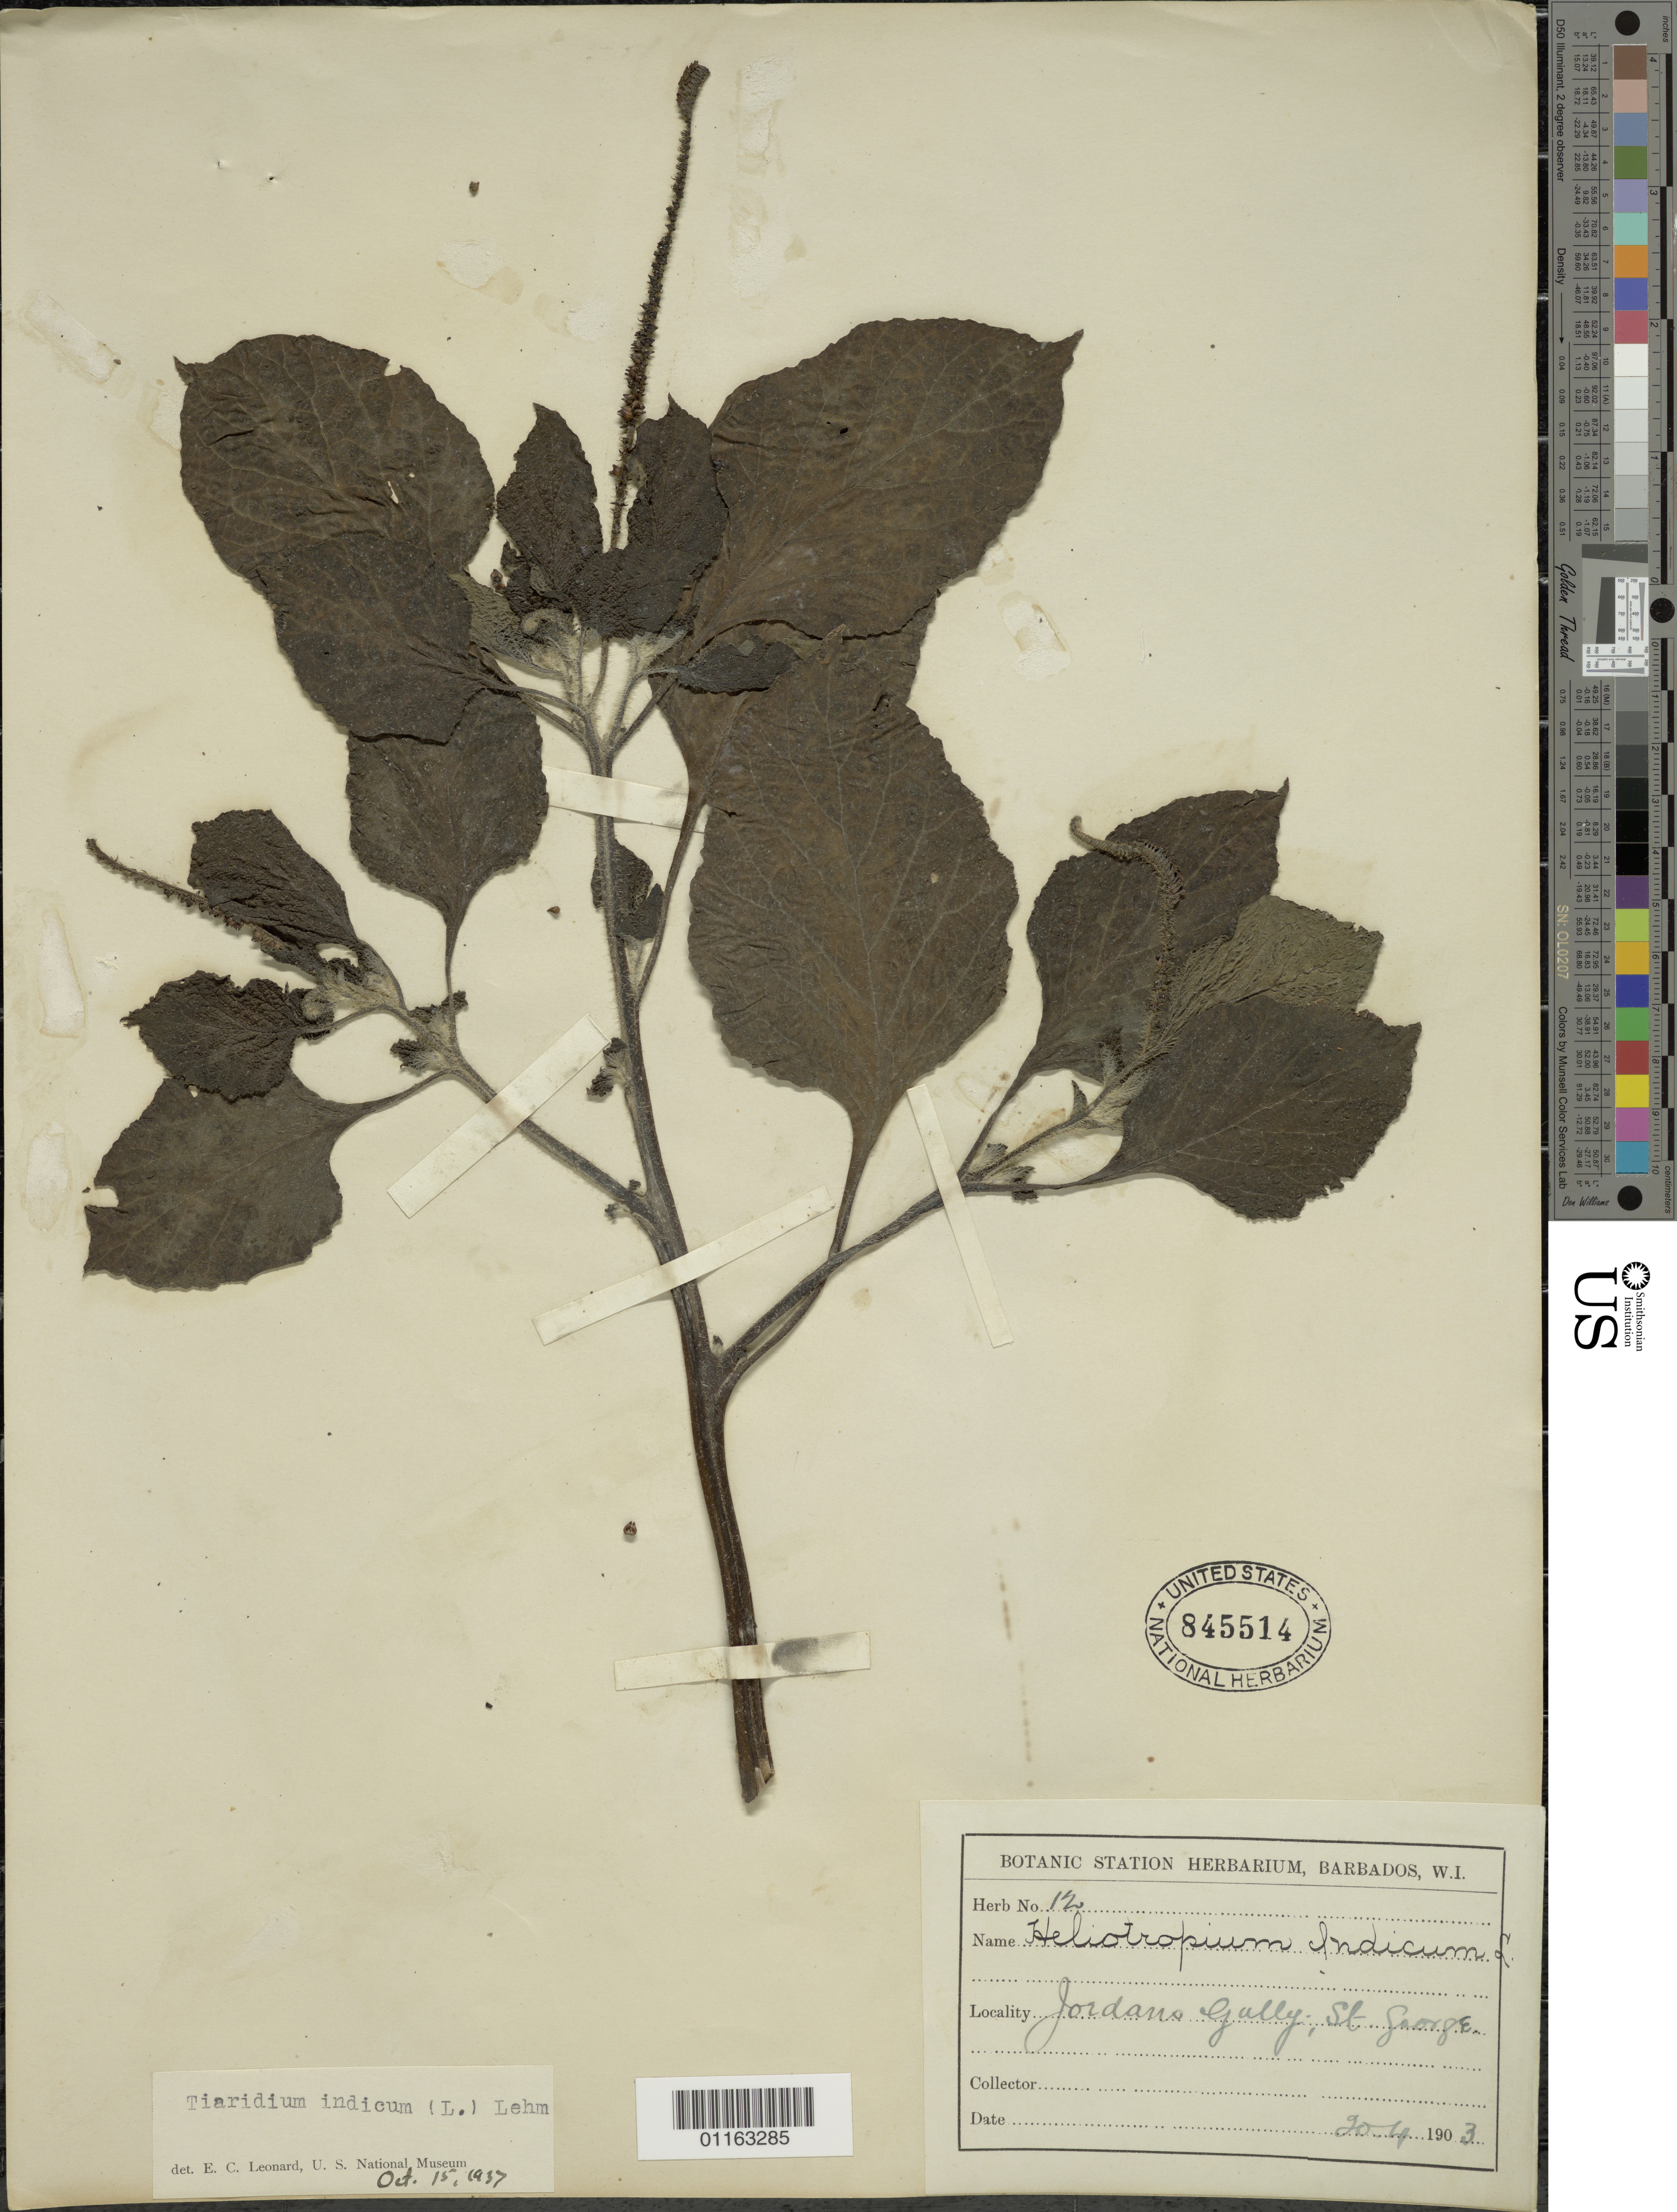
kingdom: Plantae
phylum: Tracheophyta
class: Magnoliopsida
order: Boraginales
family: Heliotropiaceae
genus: Tiaridium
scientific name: Tiaridium indicum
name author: (L.) Lehm.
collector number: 12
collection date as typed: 20 Apr 1903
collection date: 1903-04-20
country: Barbados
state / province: Saint George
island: Barbados I.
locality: Jordan's Gully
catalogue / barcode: US 845514